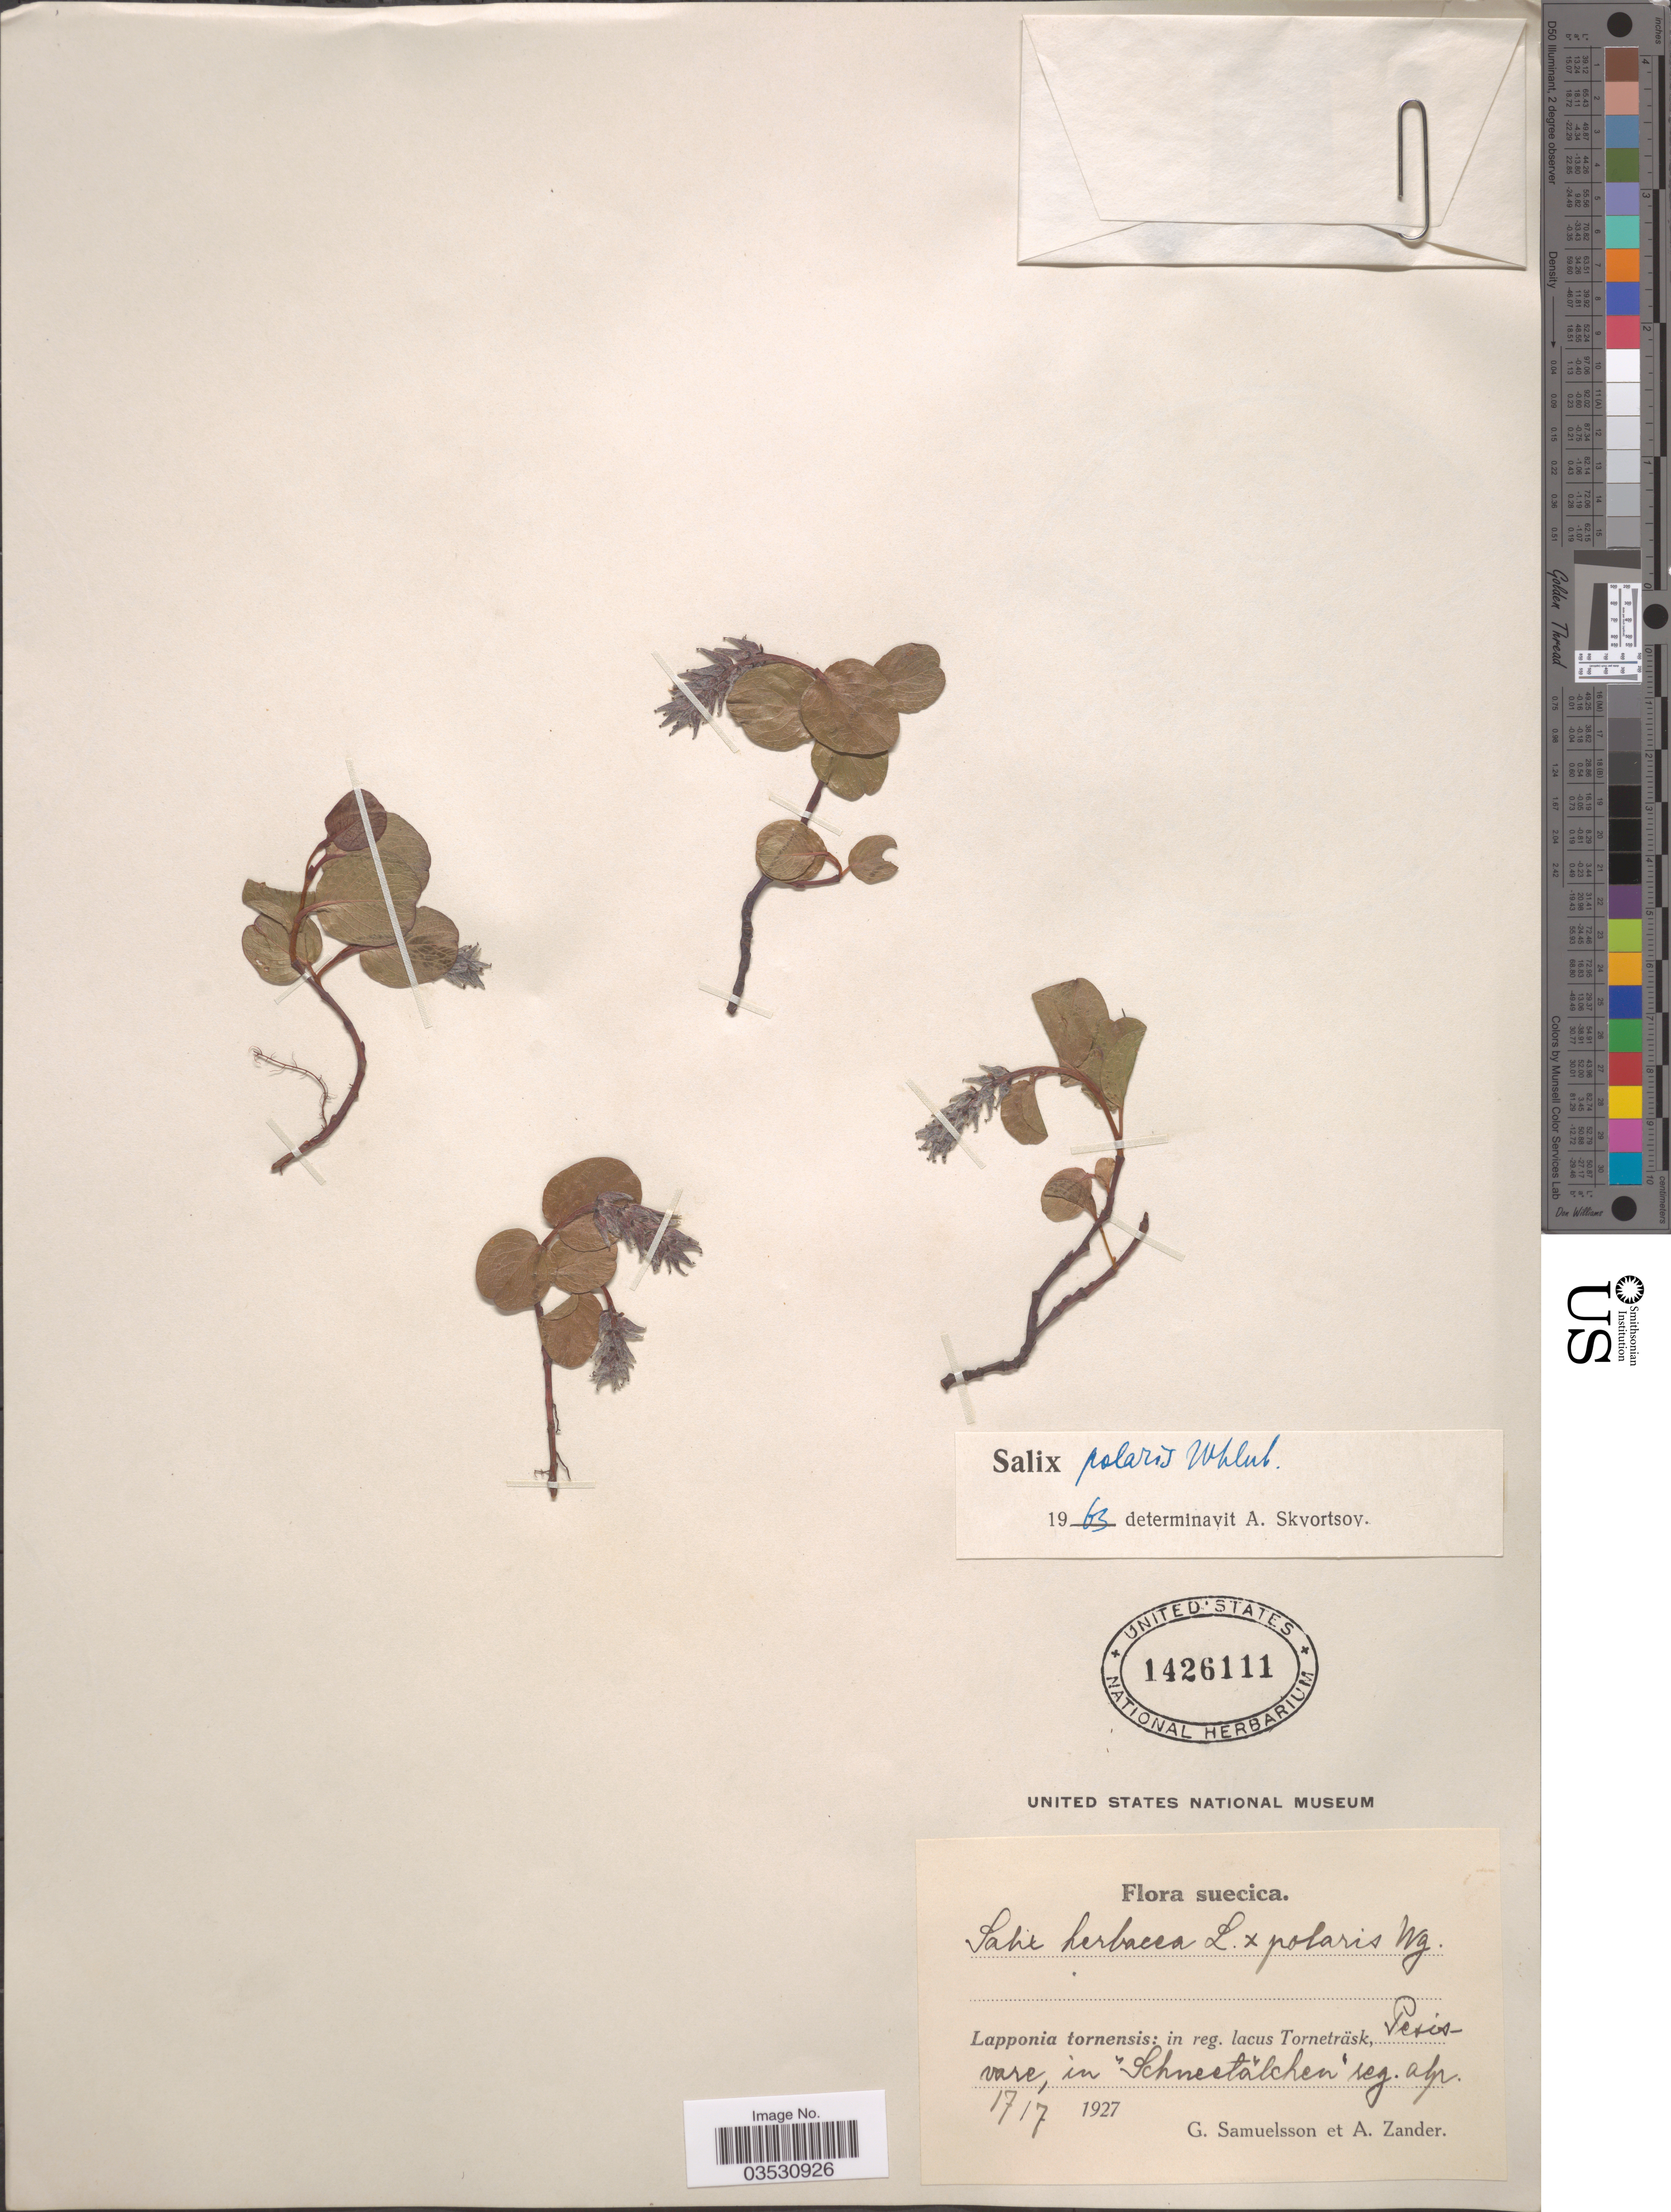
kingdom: Plantae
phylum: Tracheophyta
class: Magnoliopsida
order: Malpighiales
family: Salicaceae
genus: Salix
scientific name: Salix polaris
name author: Wahlenb.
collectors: G. Samuelsson & A. Zander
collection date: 1927-07-17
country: Sweden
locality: Suecica. Lapponia tornensis: in reg. lacus Torneträsk, Pesisvare, in "Schneetälchen" reg. Agr.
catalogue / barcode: US 1426111